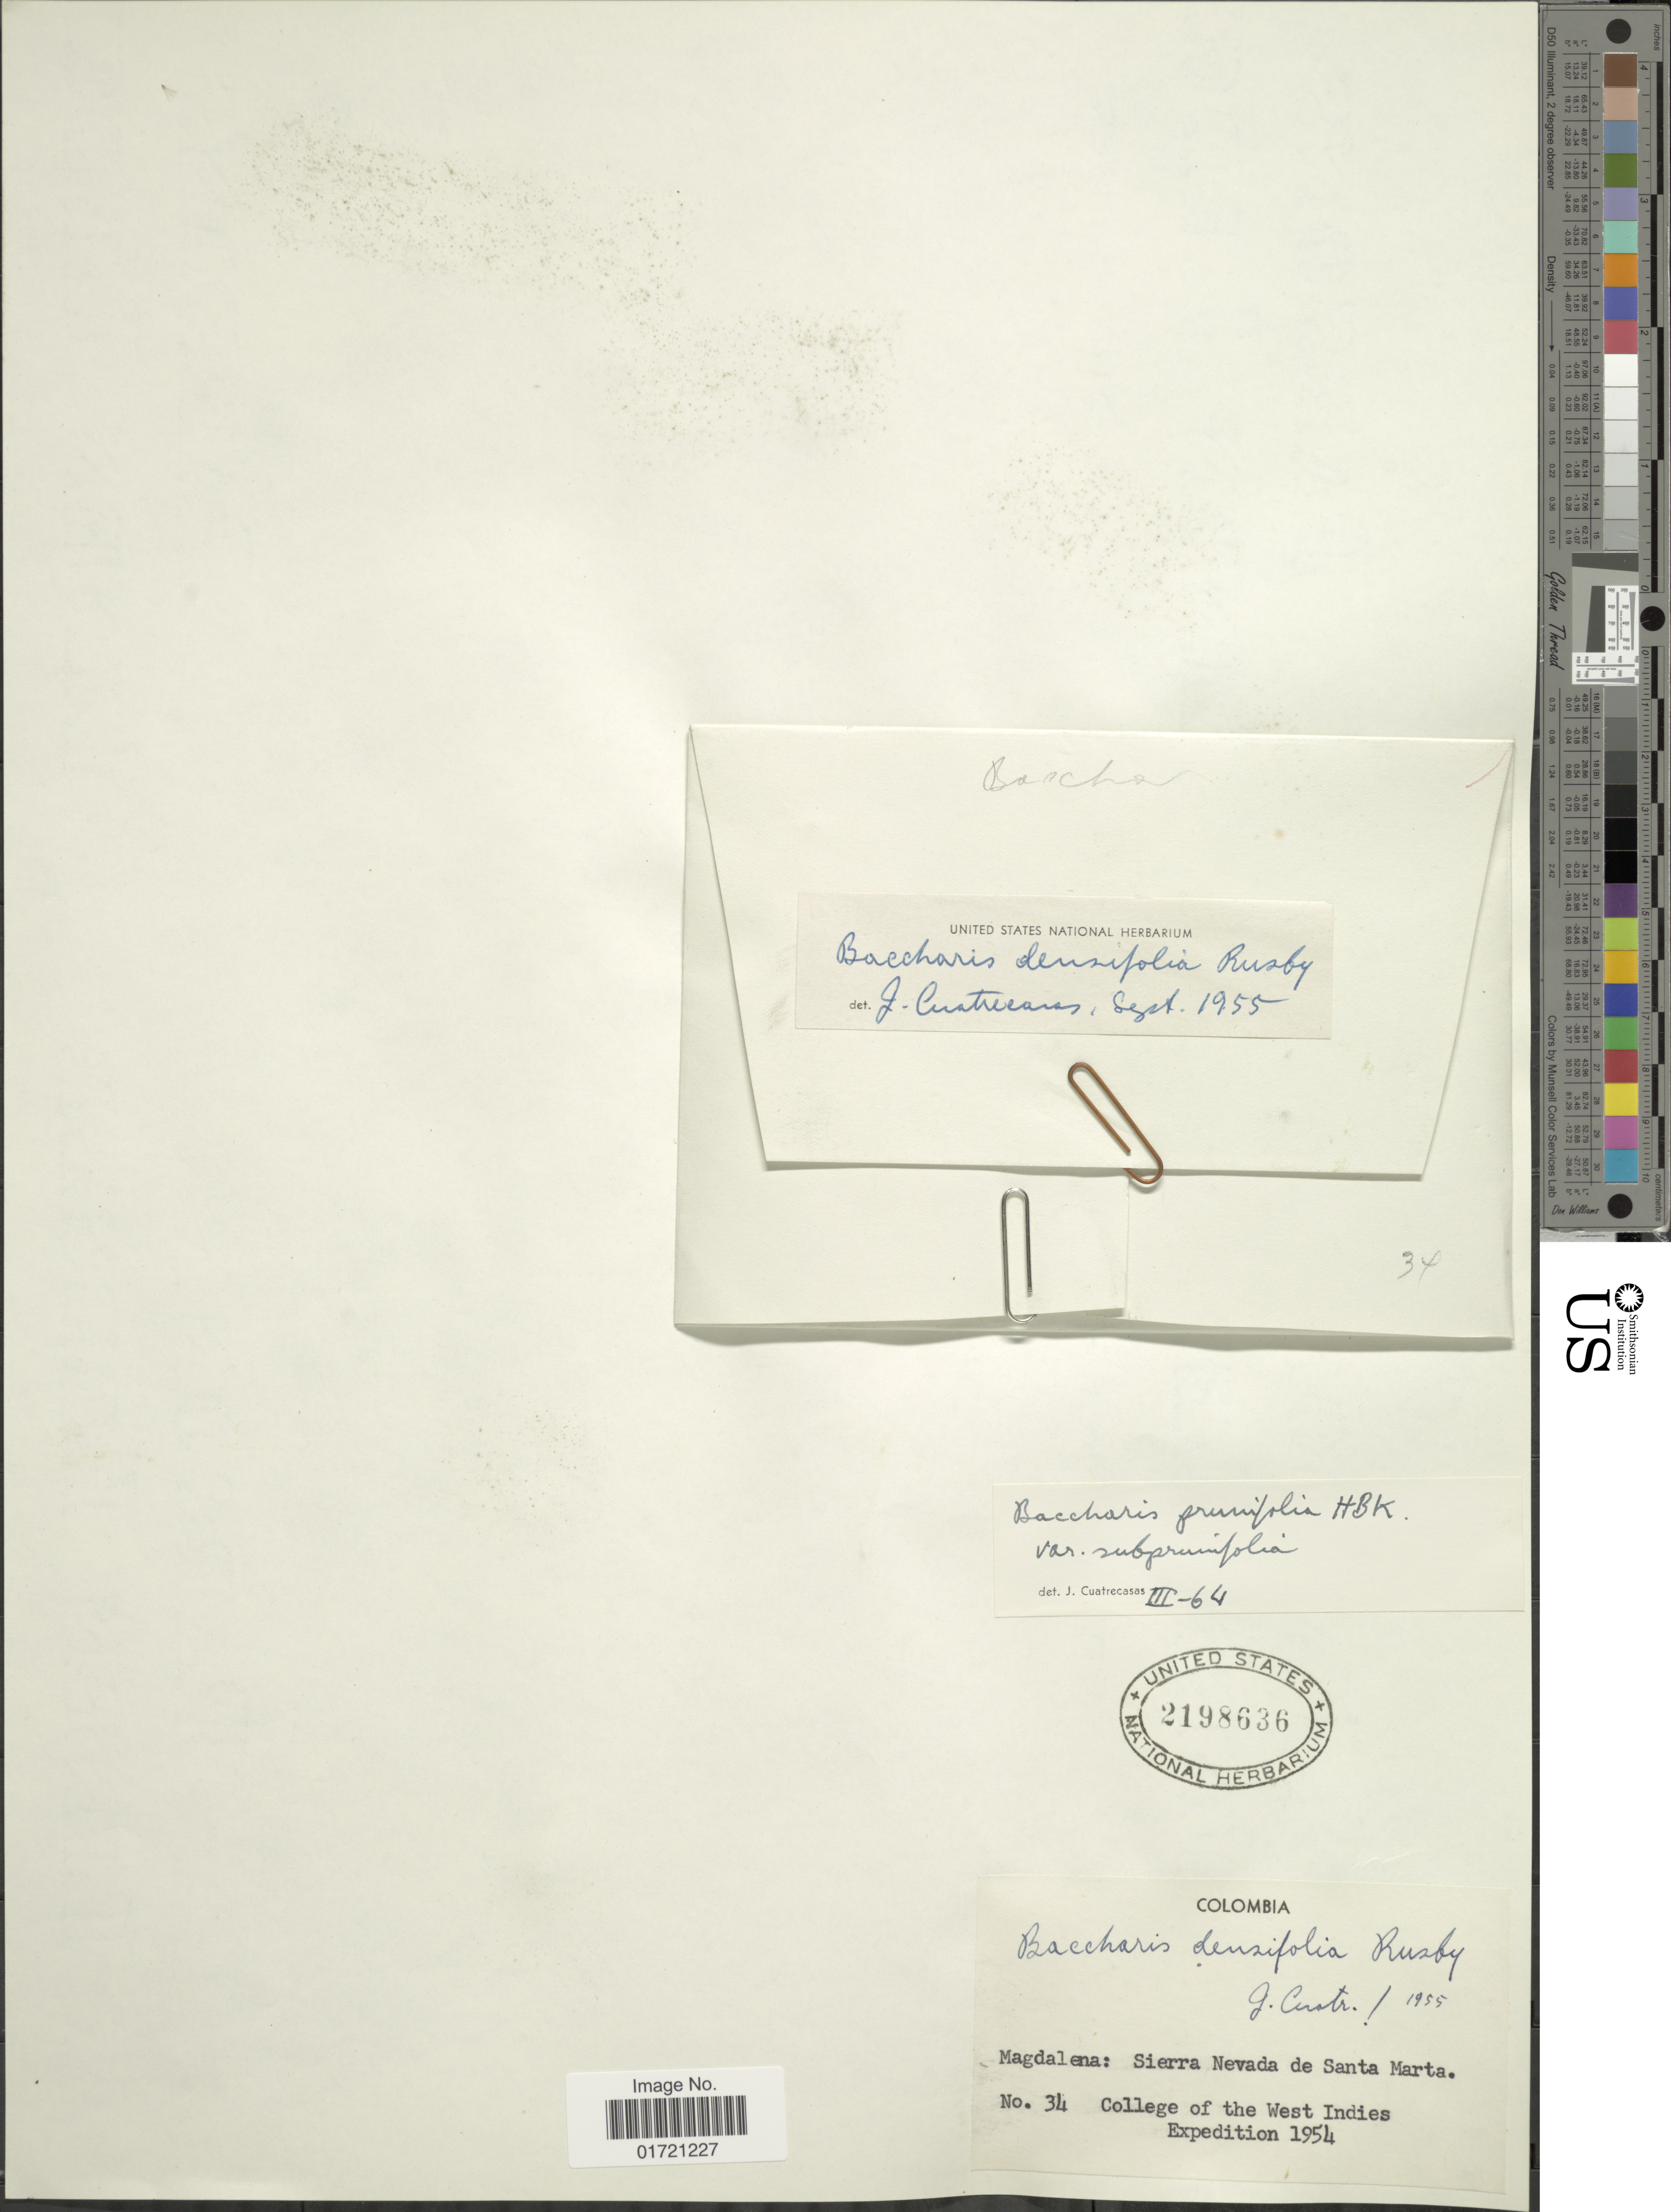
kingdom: Plantae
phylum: Tracheophyta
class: Magnoliopsida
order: Asterales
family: Asteraceae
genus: Baccharis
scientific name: Baccharis prunifolia var. subprunifolia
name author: Cuatrec.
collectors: College of the West Indies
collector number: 34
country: Colombia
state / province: Magdalena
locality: Magdalena: Sierra Nevada de Santa Marta.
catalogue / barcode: US 2198636